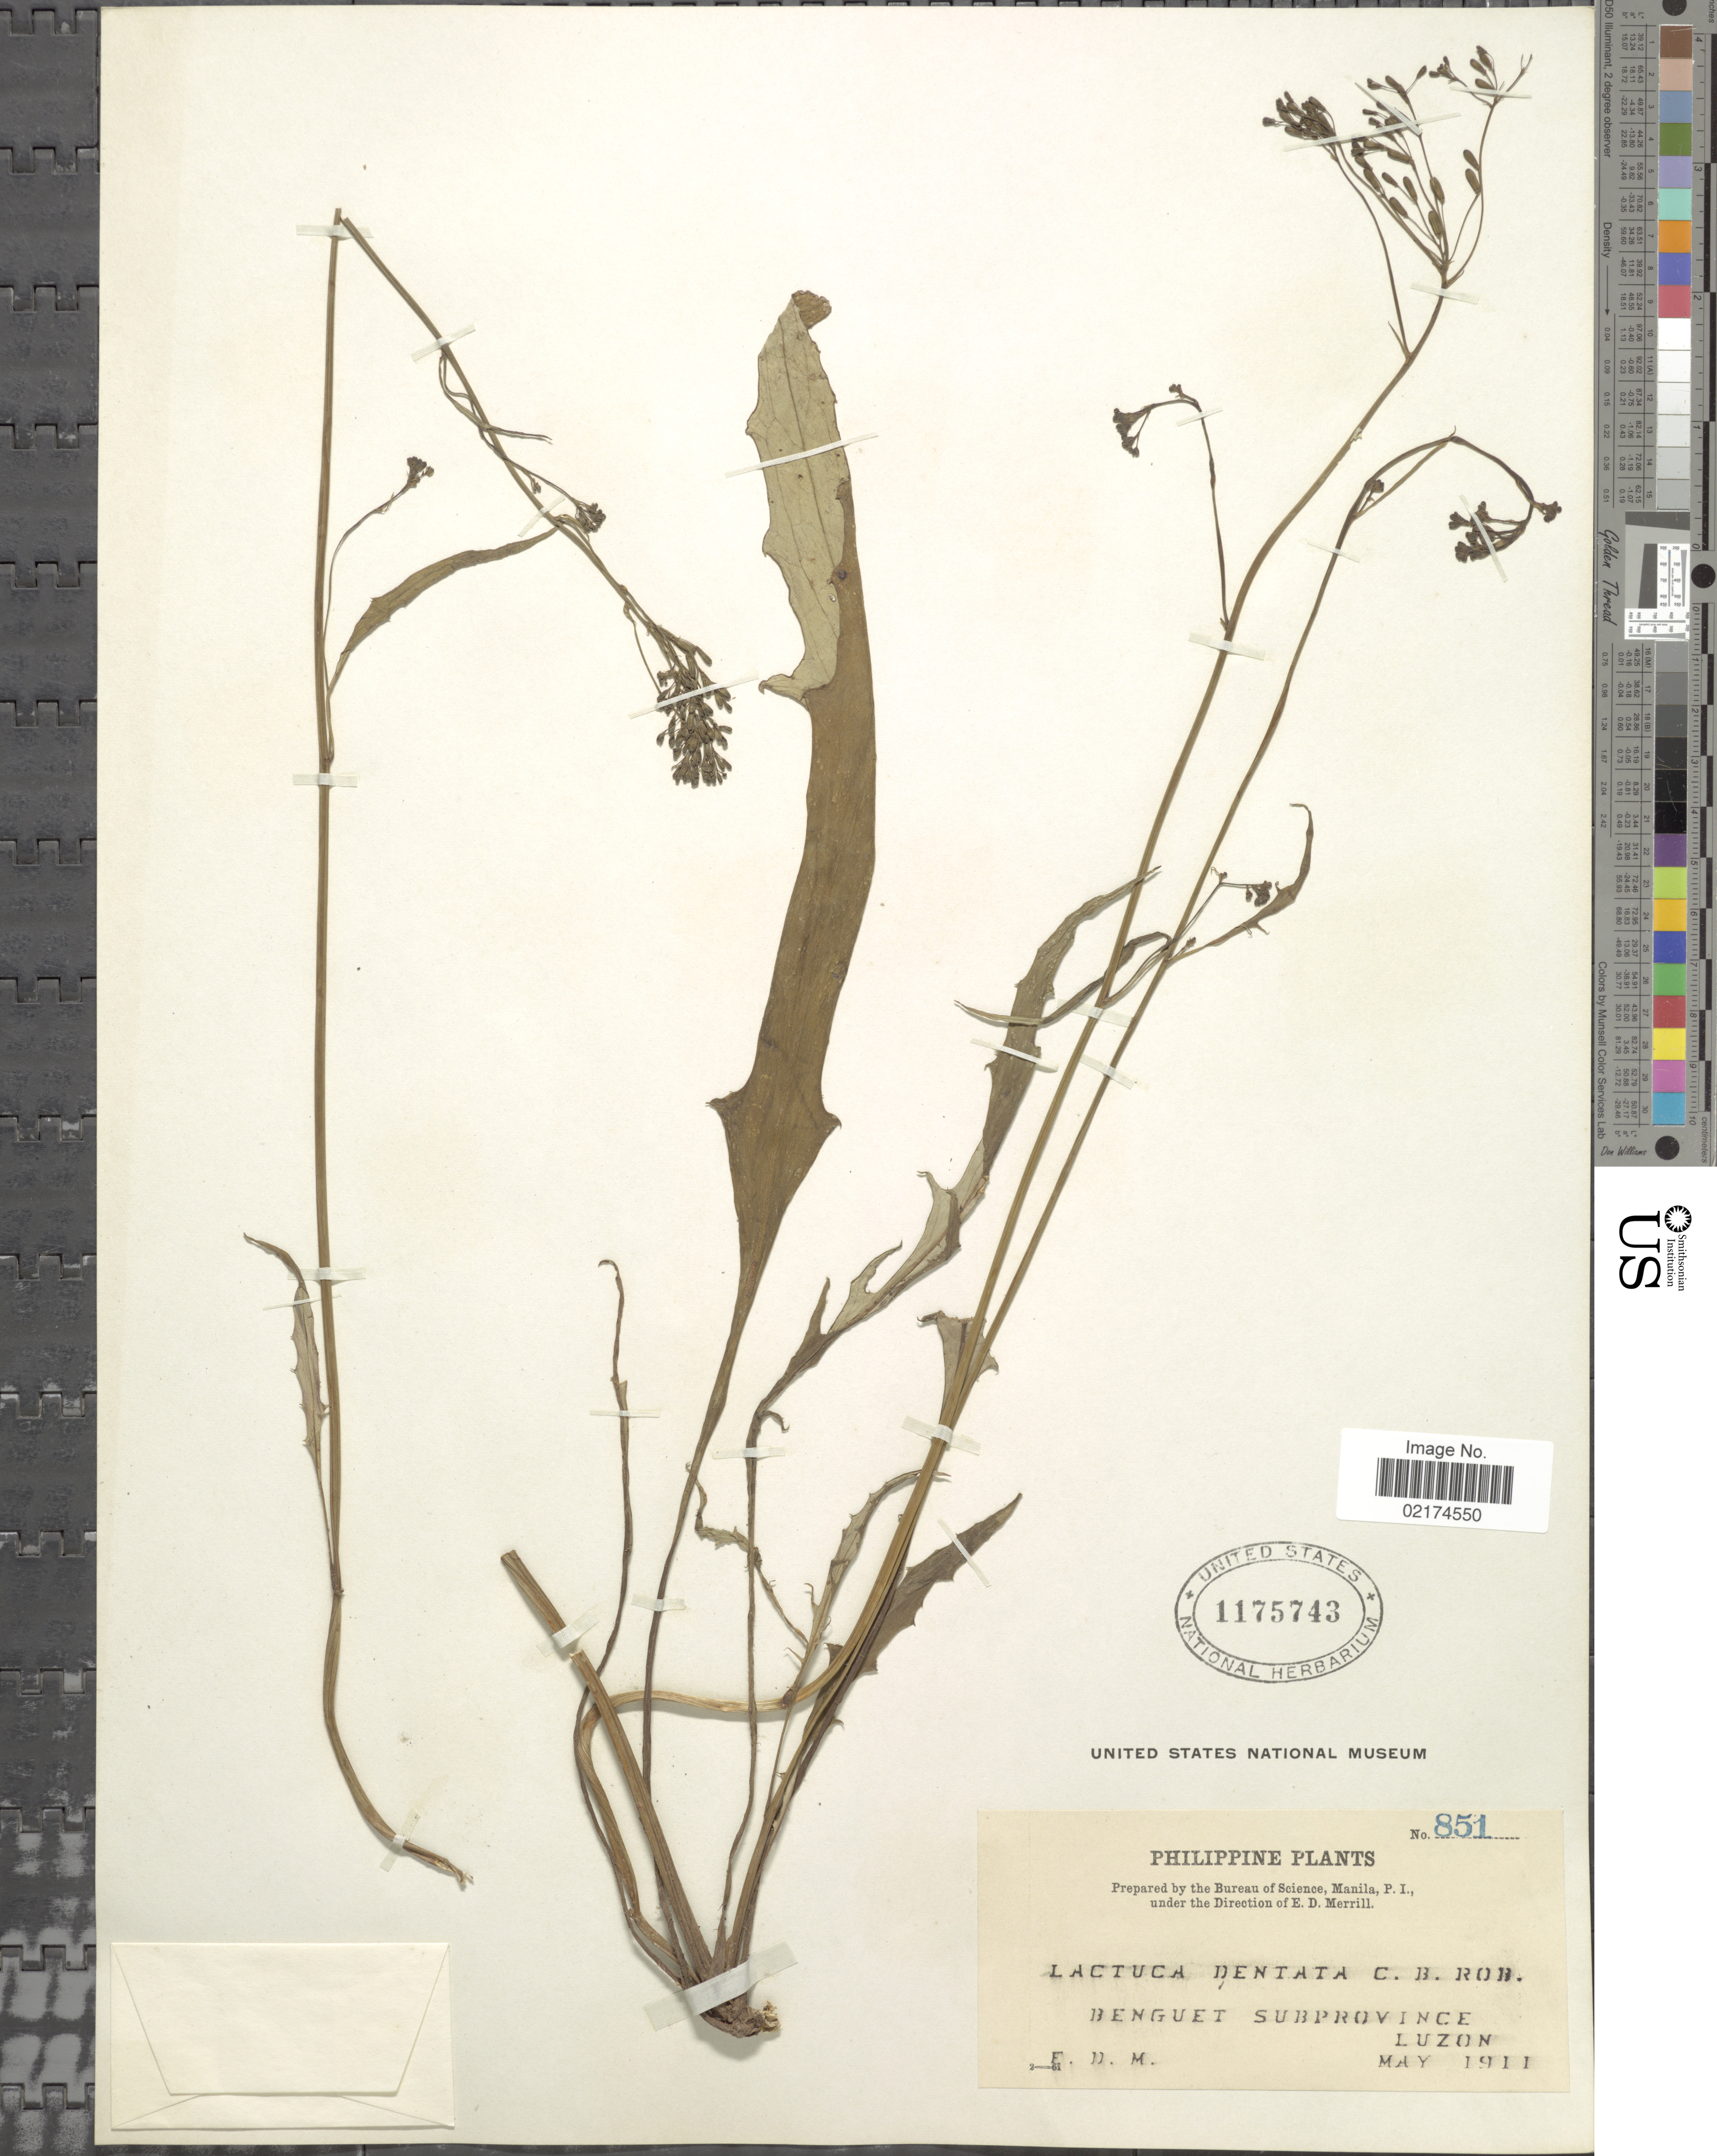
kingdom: Plantae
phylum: Tracheophyta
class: Magnoliopsida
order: Asterales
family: Asteraceae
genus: Ixeridium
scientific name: Ixeridium dentatum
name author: (Thunb.) Tzvelev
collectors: E. D. Merrill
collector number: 851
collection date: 1911-05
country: Philippines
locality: Benguet Subprovince, Luzon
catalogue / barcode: US 1175743